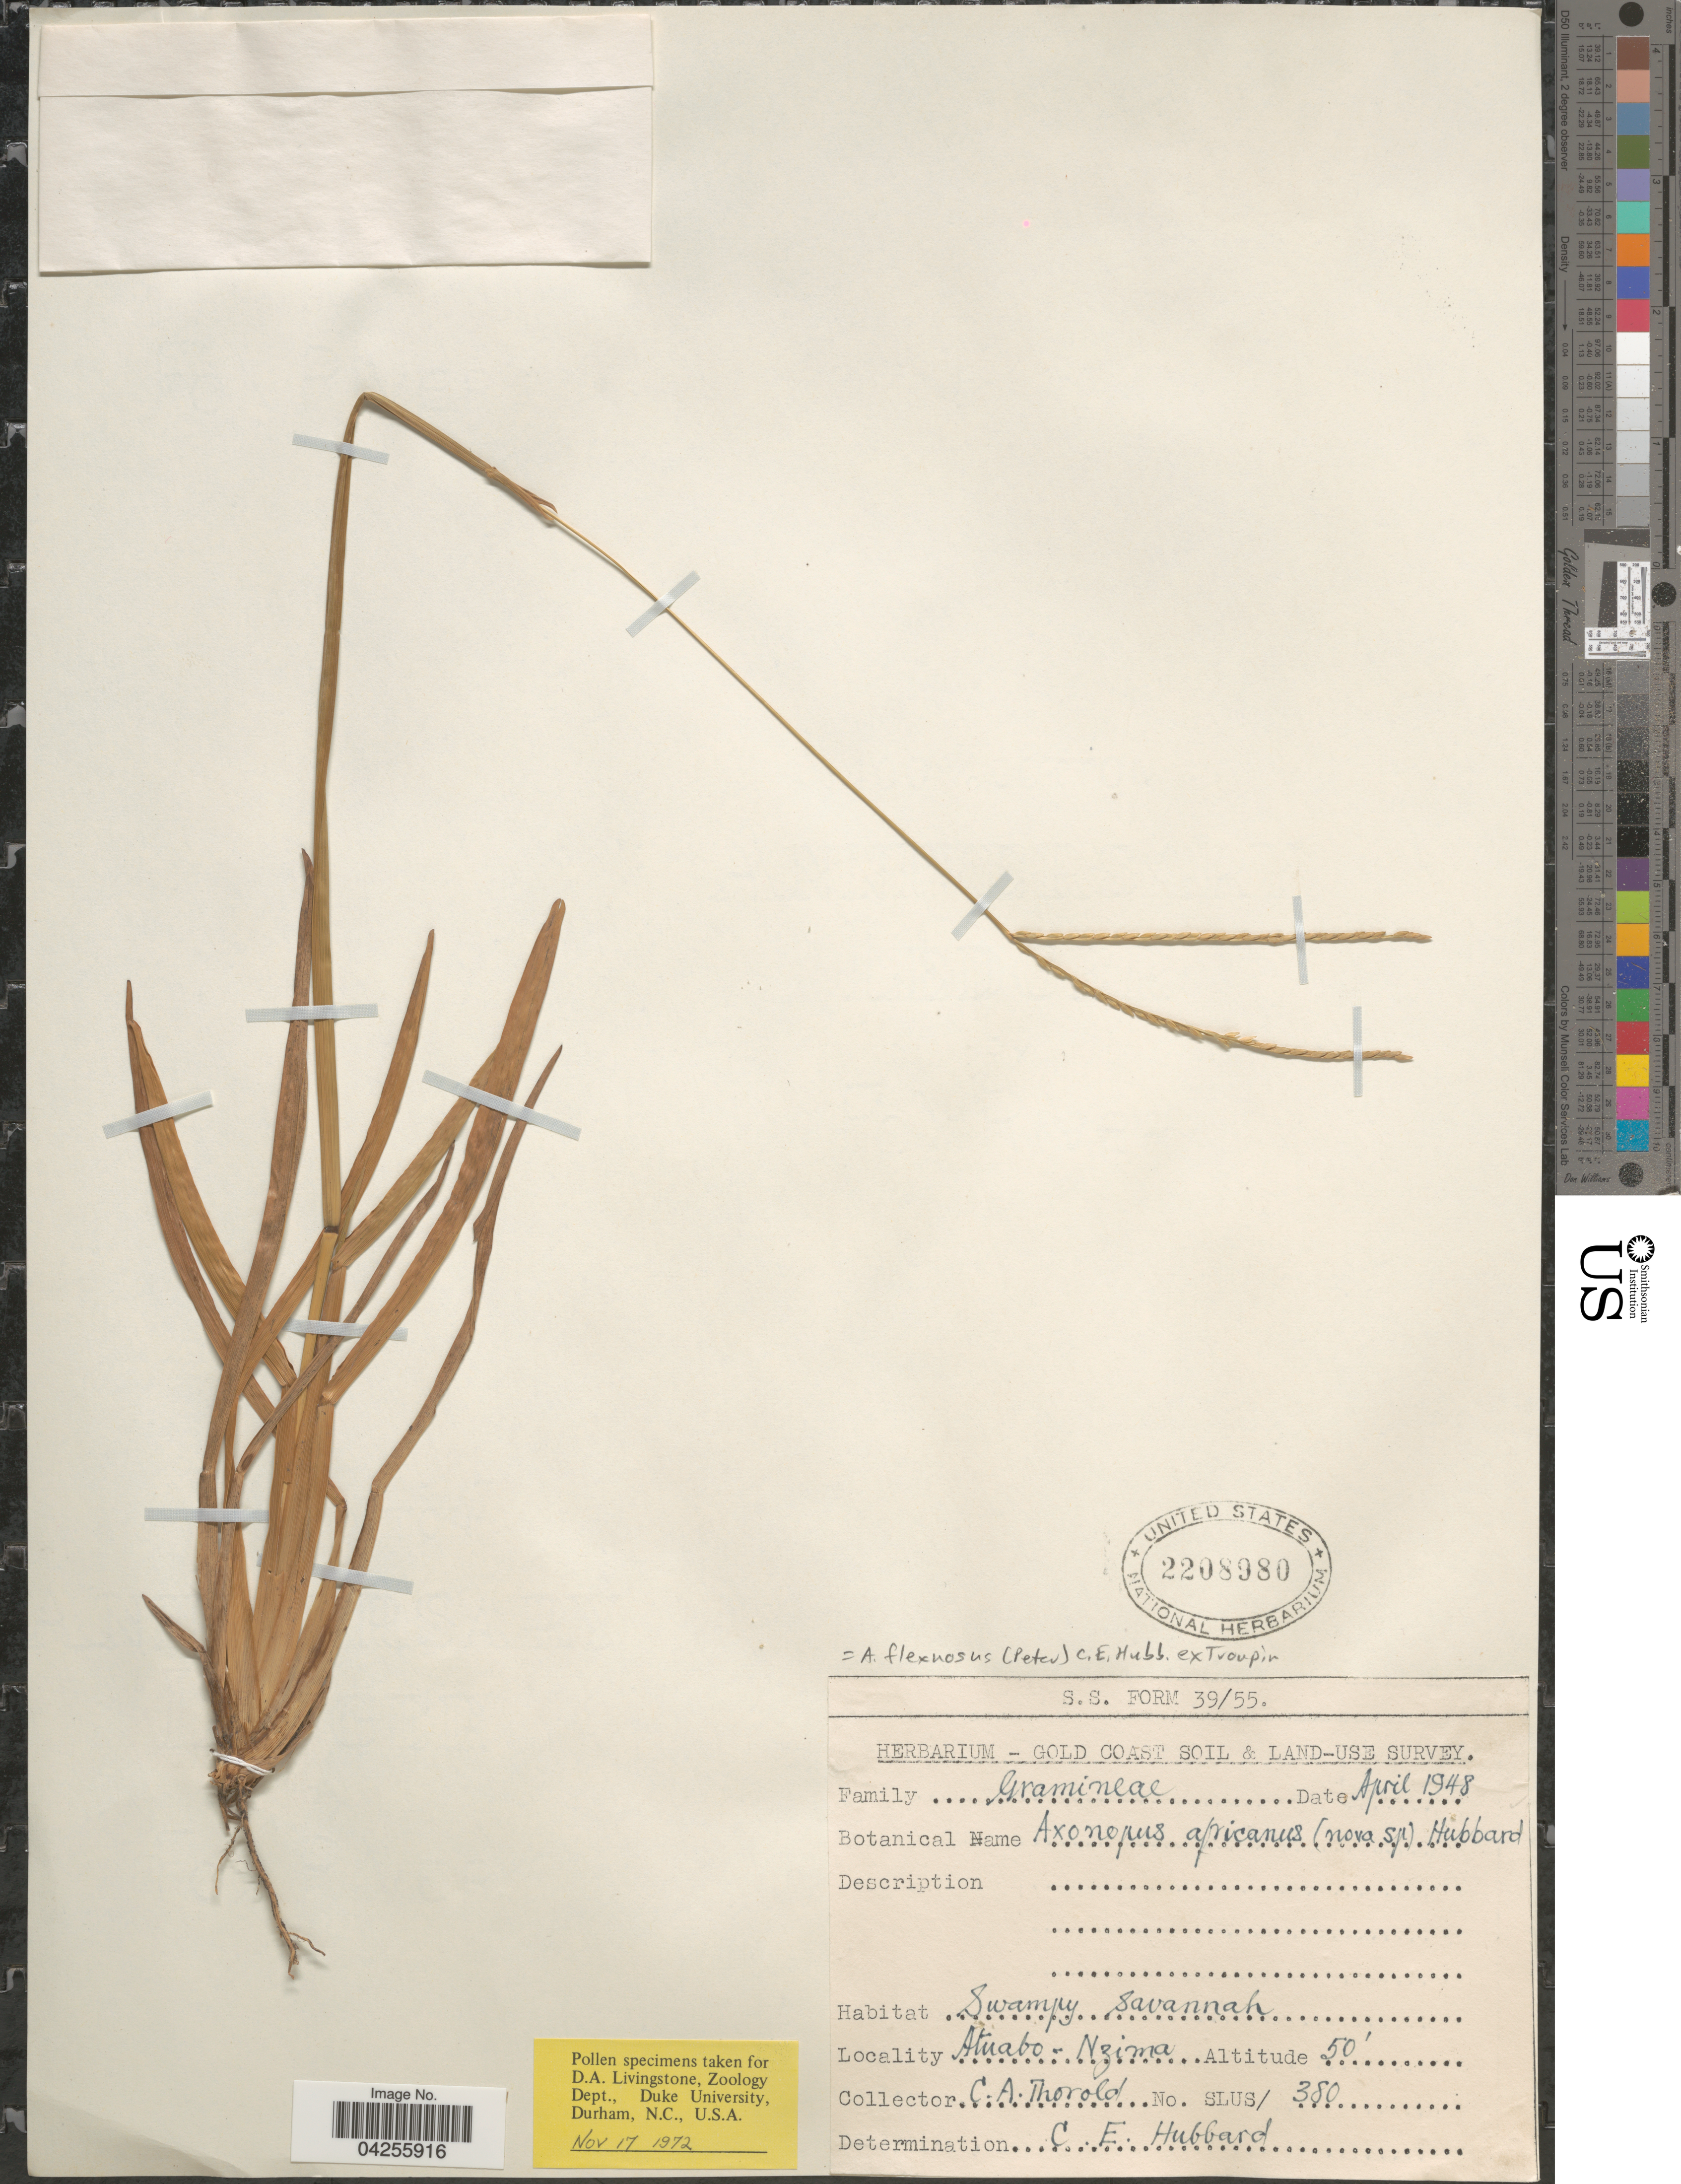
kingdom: Plantae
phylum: Tracheophyta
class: Liliopsida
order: Poales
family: Poaceae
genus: Axonopus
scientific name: Axonopus flexuosus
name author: (Peter) C. E. Hubb.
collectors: C. Thorold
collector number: SLUS/380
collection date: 1948-04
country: Ghana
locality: Swampy savannah. Atuabo-Nzima. Gold Coast Soil & Land-use Survey.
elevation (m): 15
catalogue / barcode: US 2208980